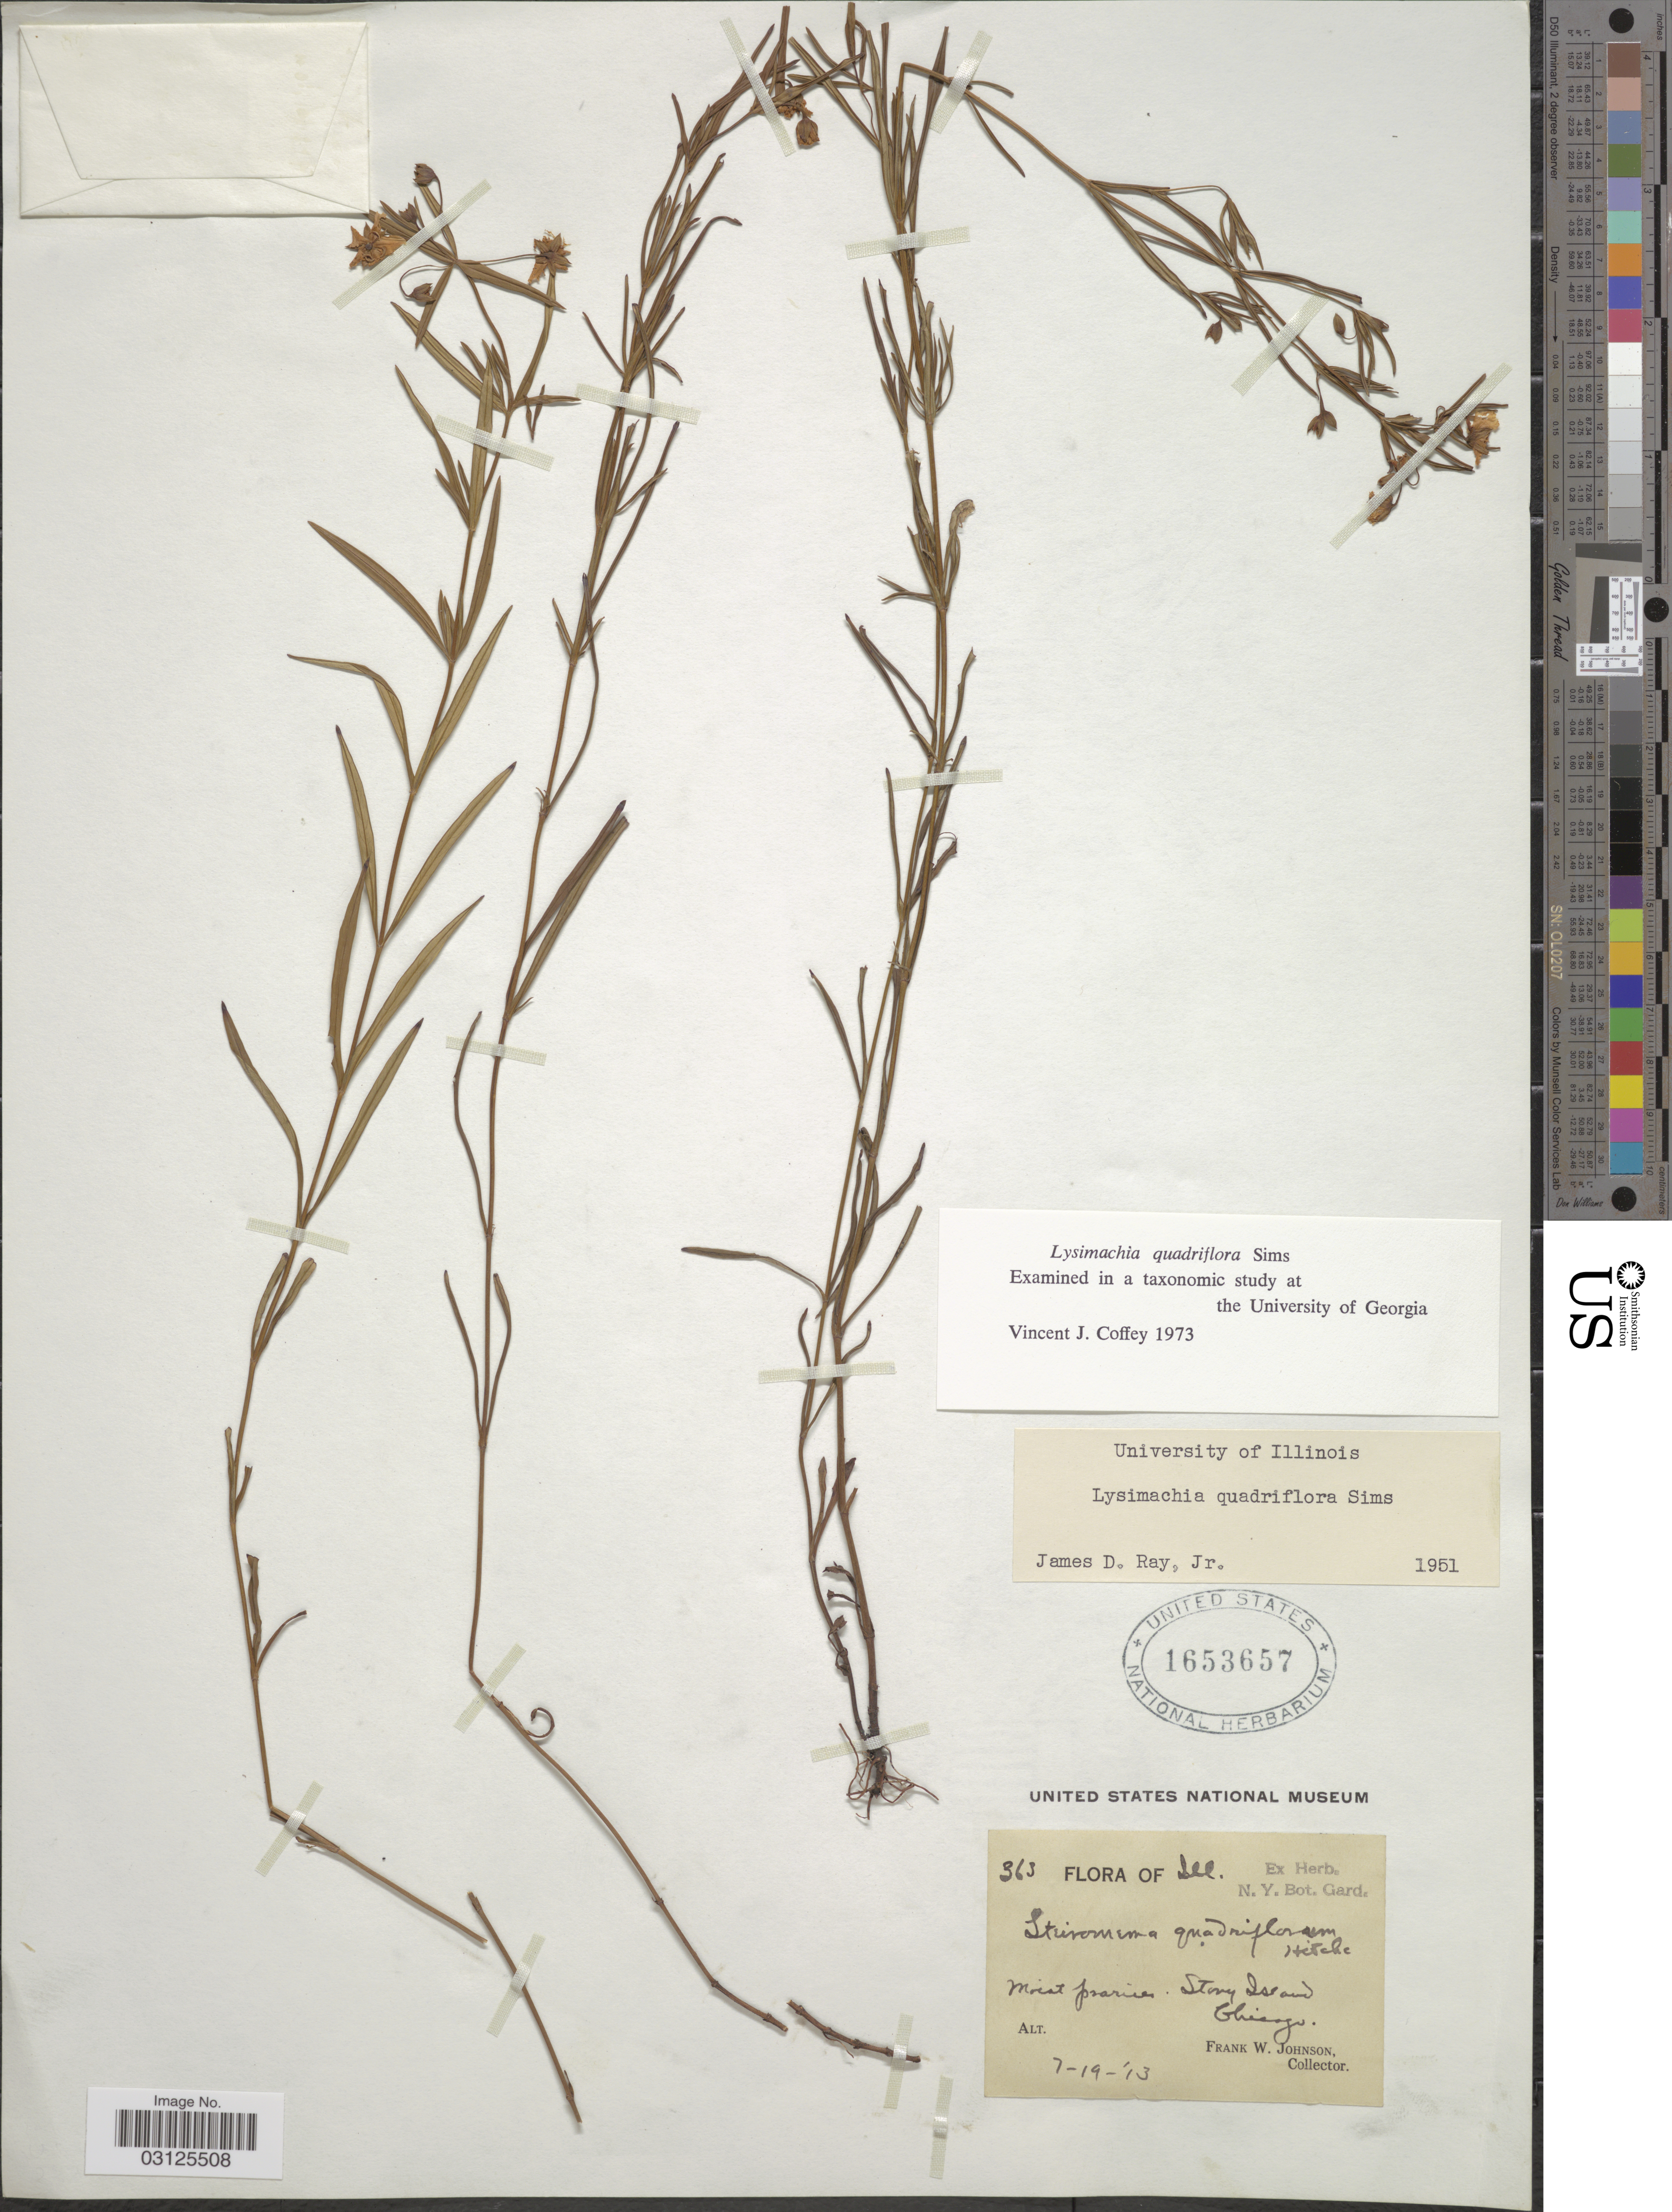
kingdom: Plantae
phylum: Tracheophyta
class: Magnoliopsida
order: Ericales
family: Primulaceae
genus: Lysimachia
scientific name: Lysimachia quadriflora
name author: Sims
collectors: F. W. Johnson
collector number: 363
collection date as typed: Transcribed d/m/y: 19/7/13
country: United States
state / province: Illinois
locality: Stony Island,Chicago.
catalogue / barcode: US 1653657